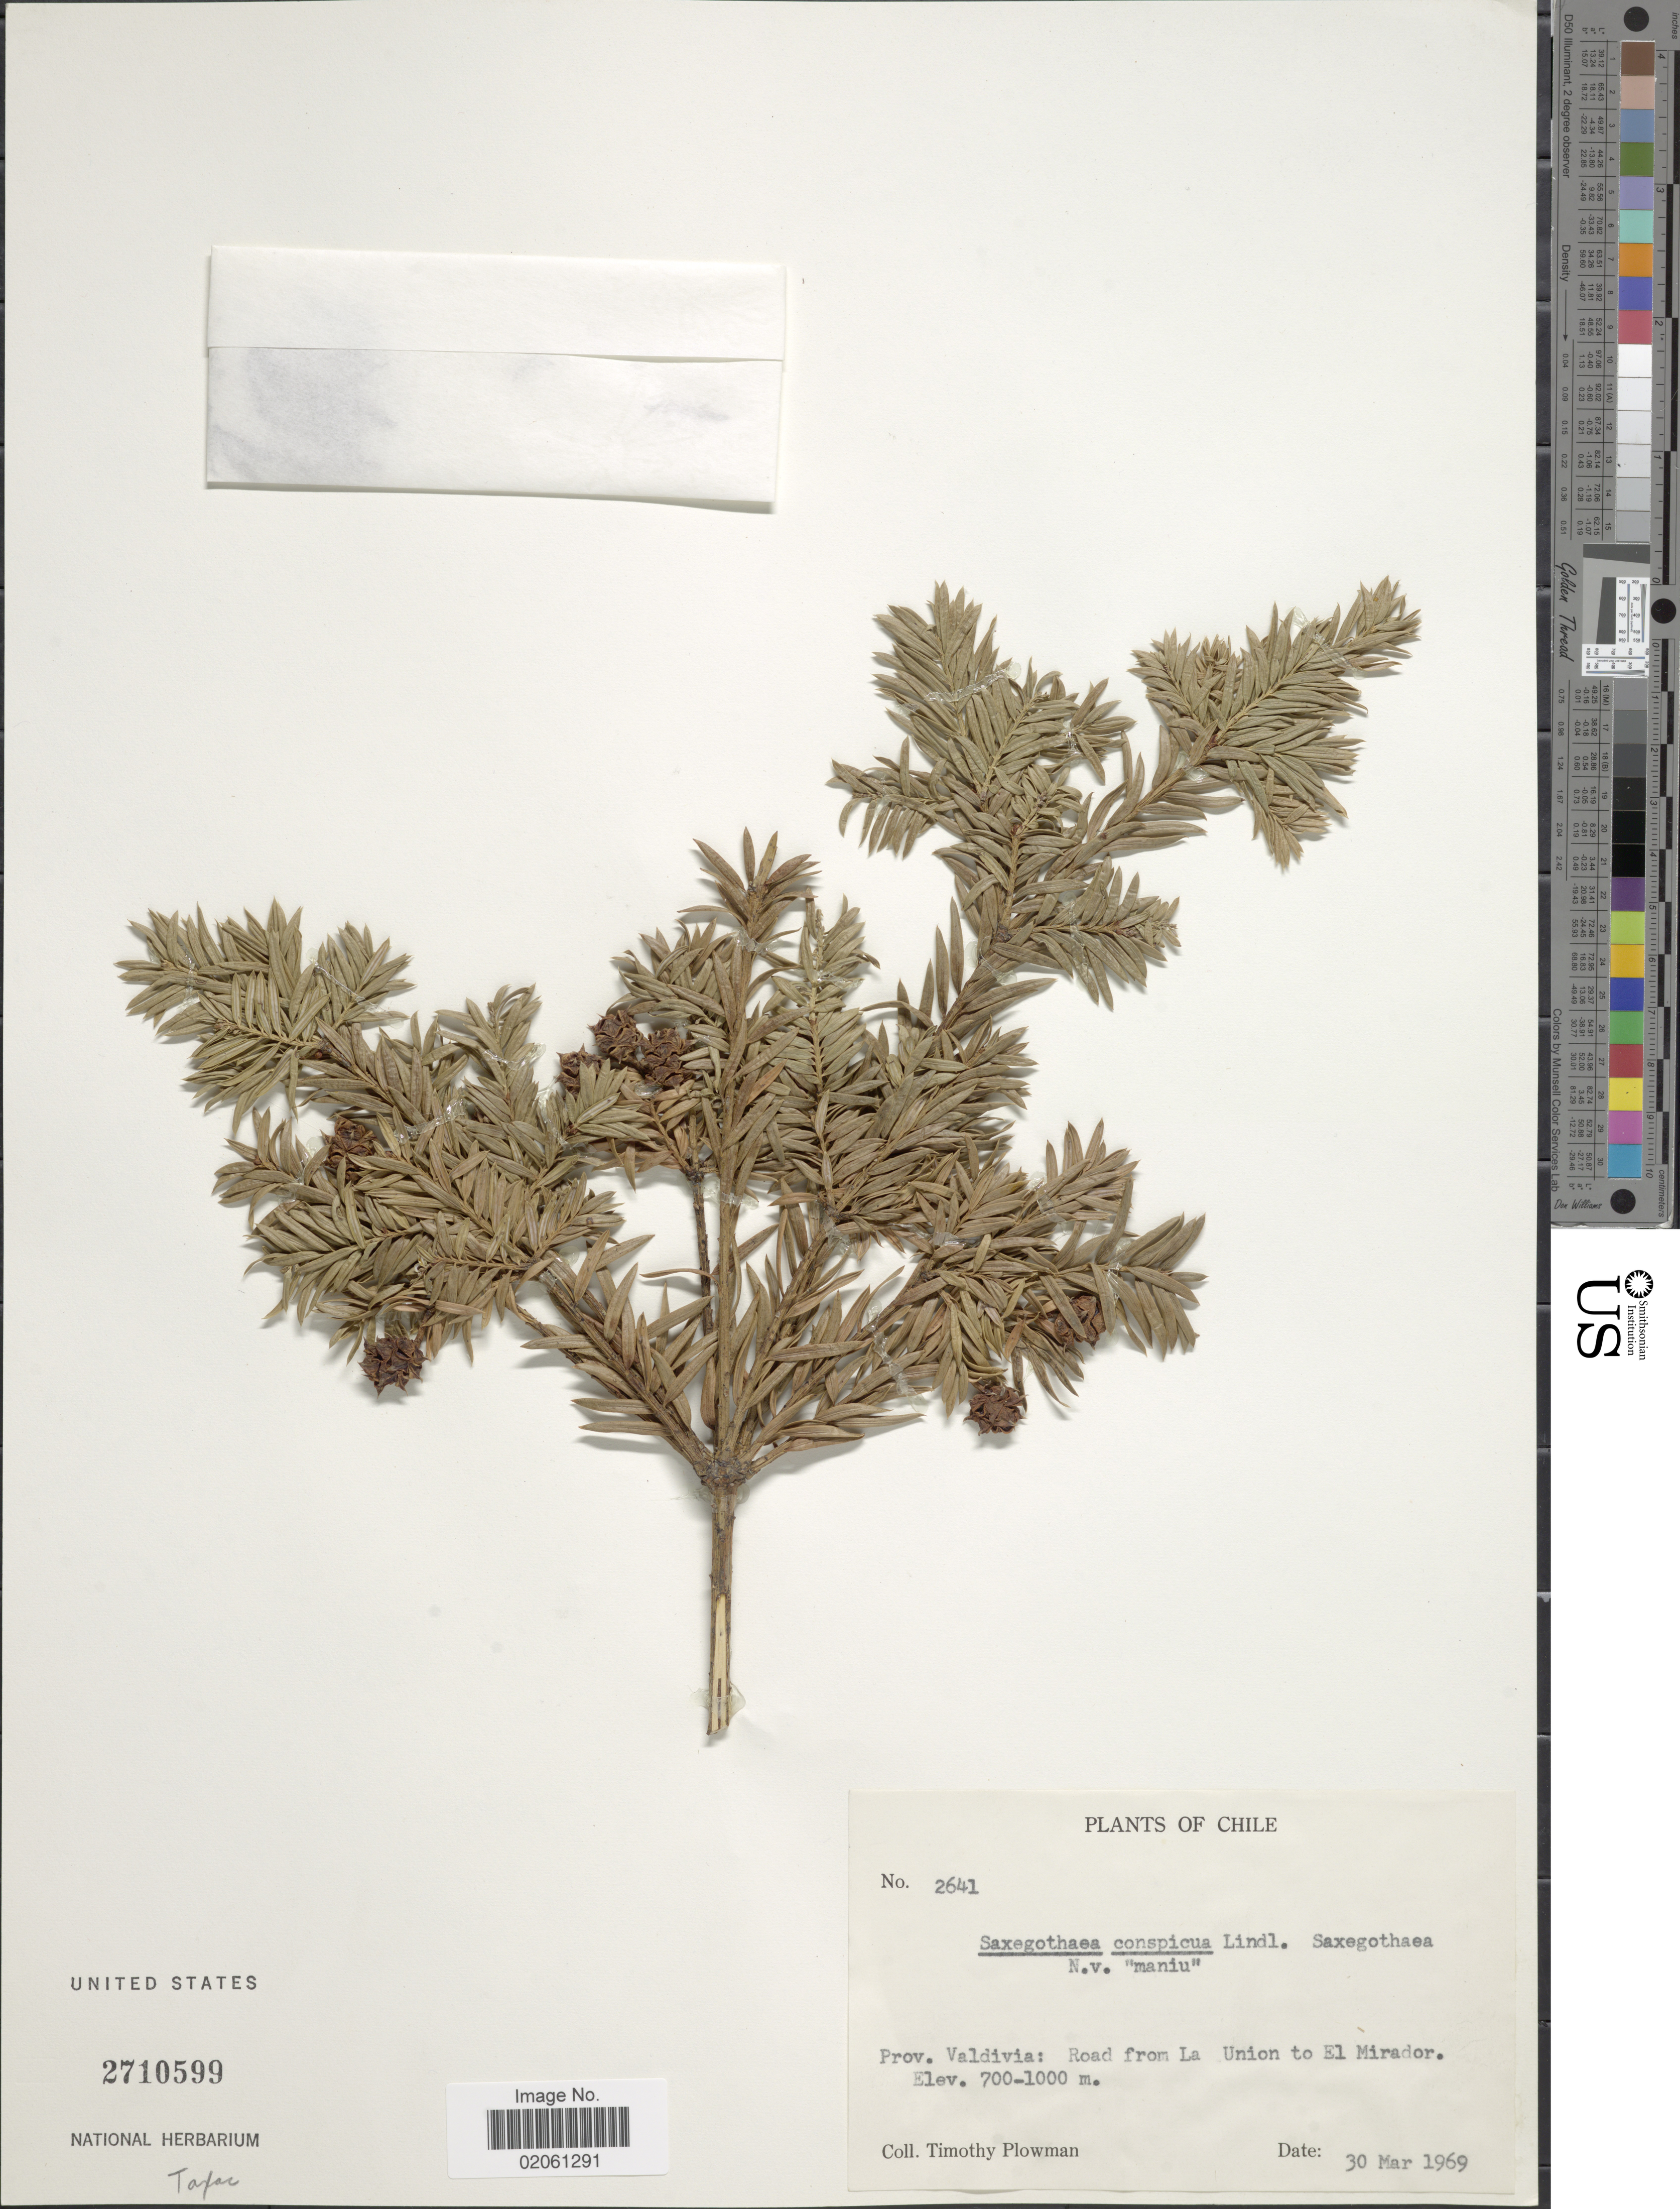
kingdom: Plantae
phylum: Tracheophyta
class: Pinopsida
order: Pinales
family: Podocarpaceae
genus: Saxegothaea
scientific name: Saxegothaea conspicua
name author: Lindl.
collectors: T. Plowman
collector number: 2641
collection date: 1969-03-30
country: Chile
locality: Prov. Valdivia: Road from La Union to El Mirador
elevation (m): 700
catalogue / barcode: US 2710599